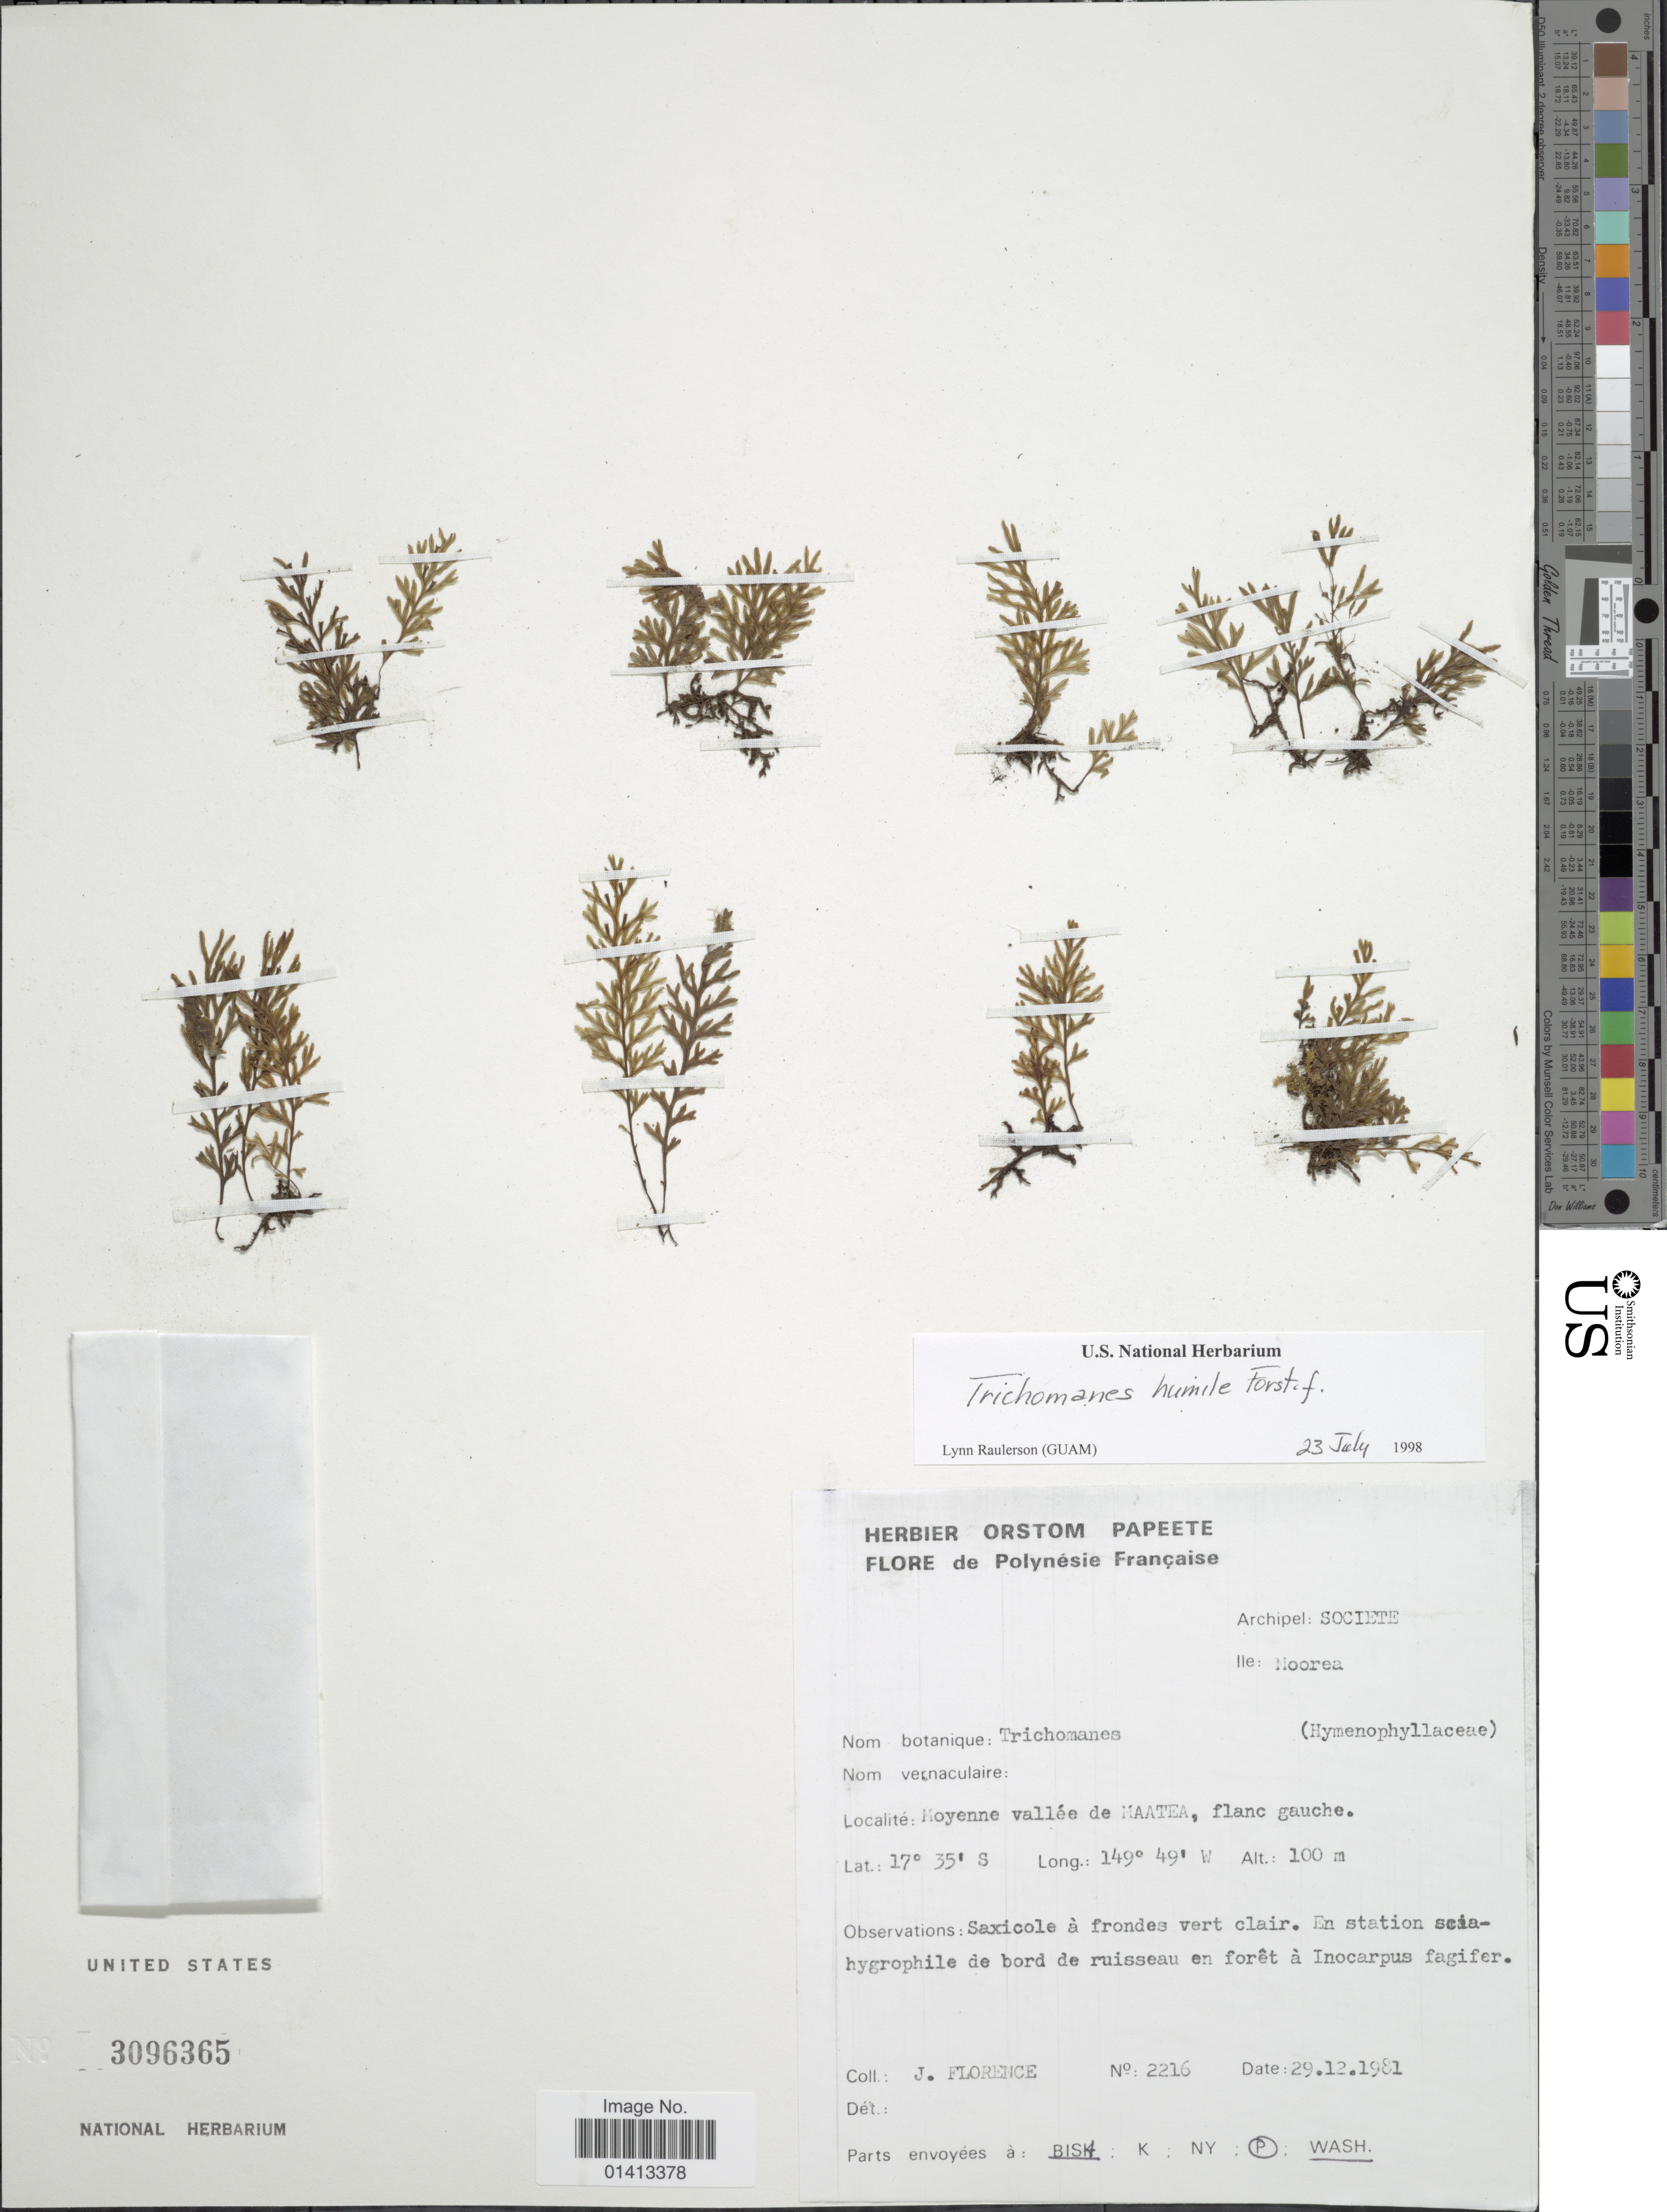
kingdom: Plantae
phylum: Tracheophyta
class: Polypodiopsida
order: Hymenophyllales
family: Hymenophyllaceae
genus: Crepidomanes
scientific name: Crepidomanes humilis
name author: (G. Forst.) Bosch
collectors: J. Florence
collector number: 2216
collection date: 1981-12-29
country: French Polynesia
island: Moorea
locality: Archipel: Societe, Ile: Moorea, Moyenne vallée de Maatea, flanc gauche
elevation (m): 100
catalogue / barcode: US 3096365